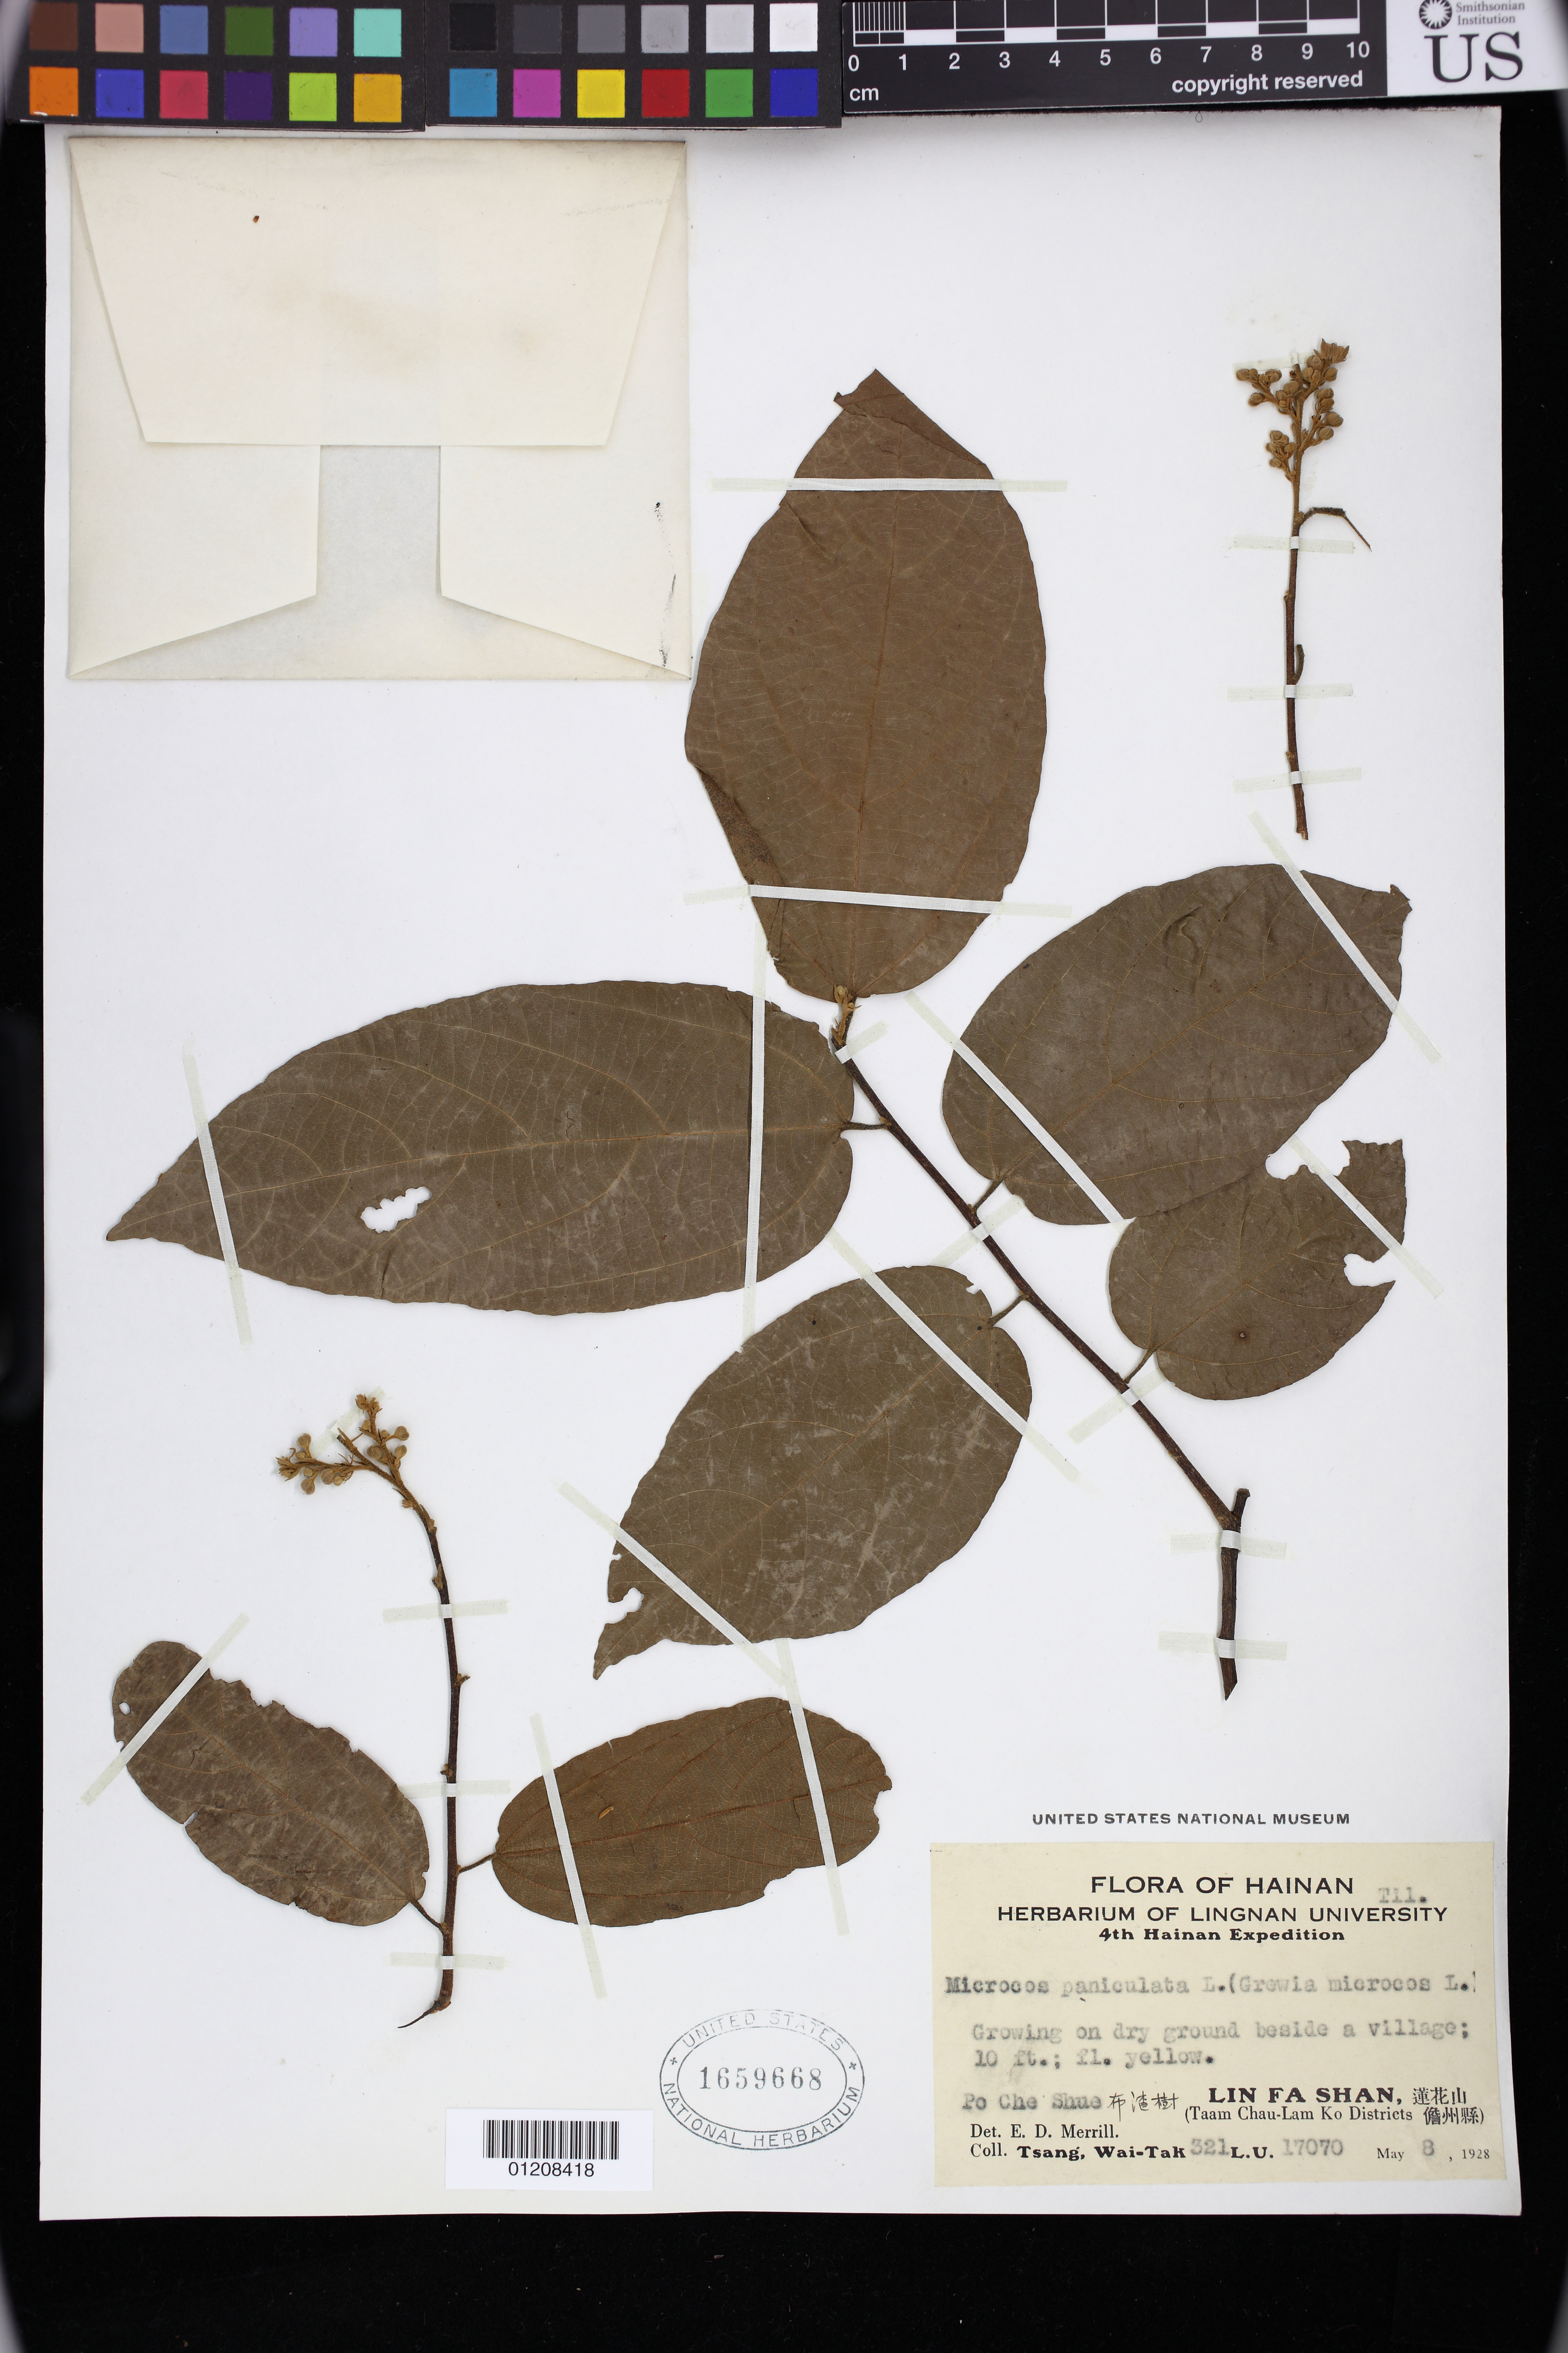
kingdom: Plantae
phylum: Tracheophyta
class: Magnoliopsida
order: Malvales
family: Malvaceae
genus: Microcos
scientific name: Microcos paniculata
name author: L.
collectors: W. T. Tsang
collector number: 321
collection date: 1928-05-08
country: China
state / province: Hong Kong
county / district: Tsuen Wan District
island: Lantau Island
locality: Lin Fa Shan, (hill)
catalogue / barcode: US 1659668